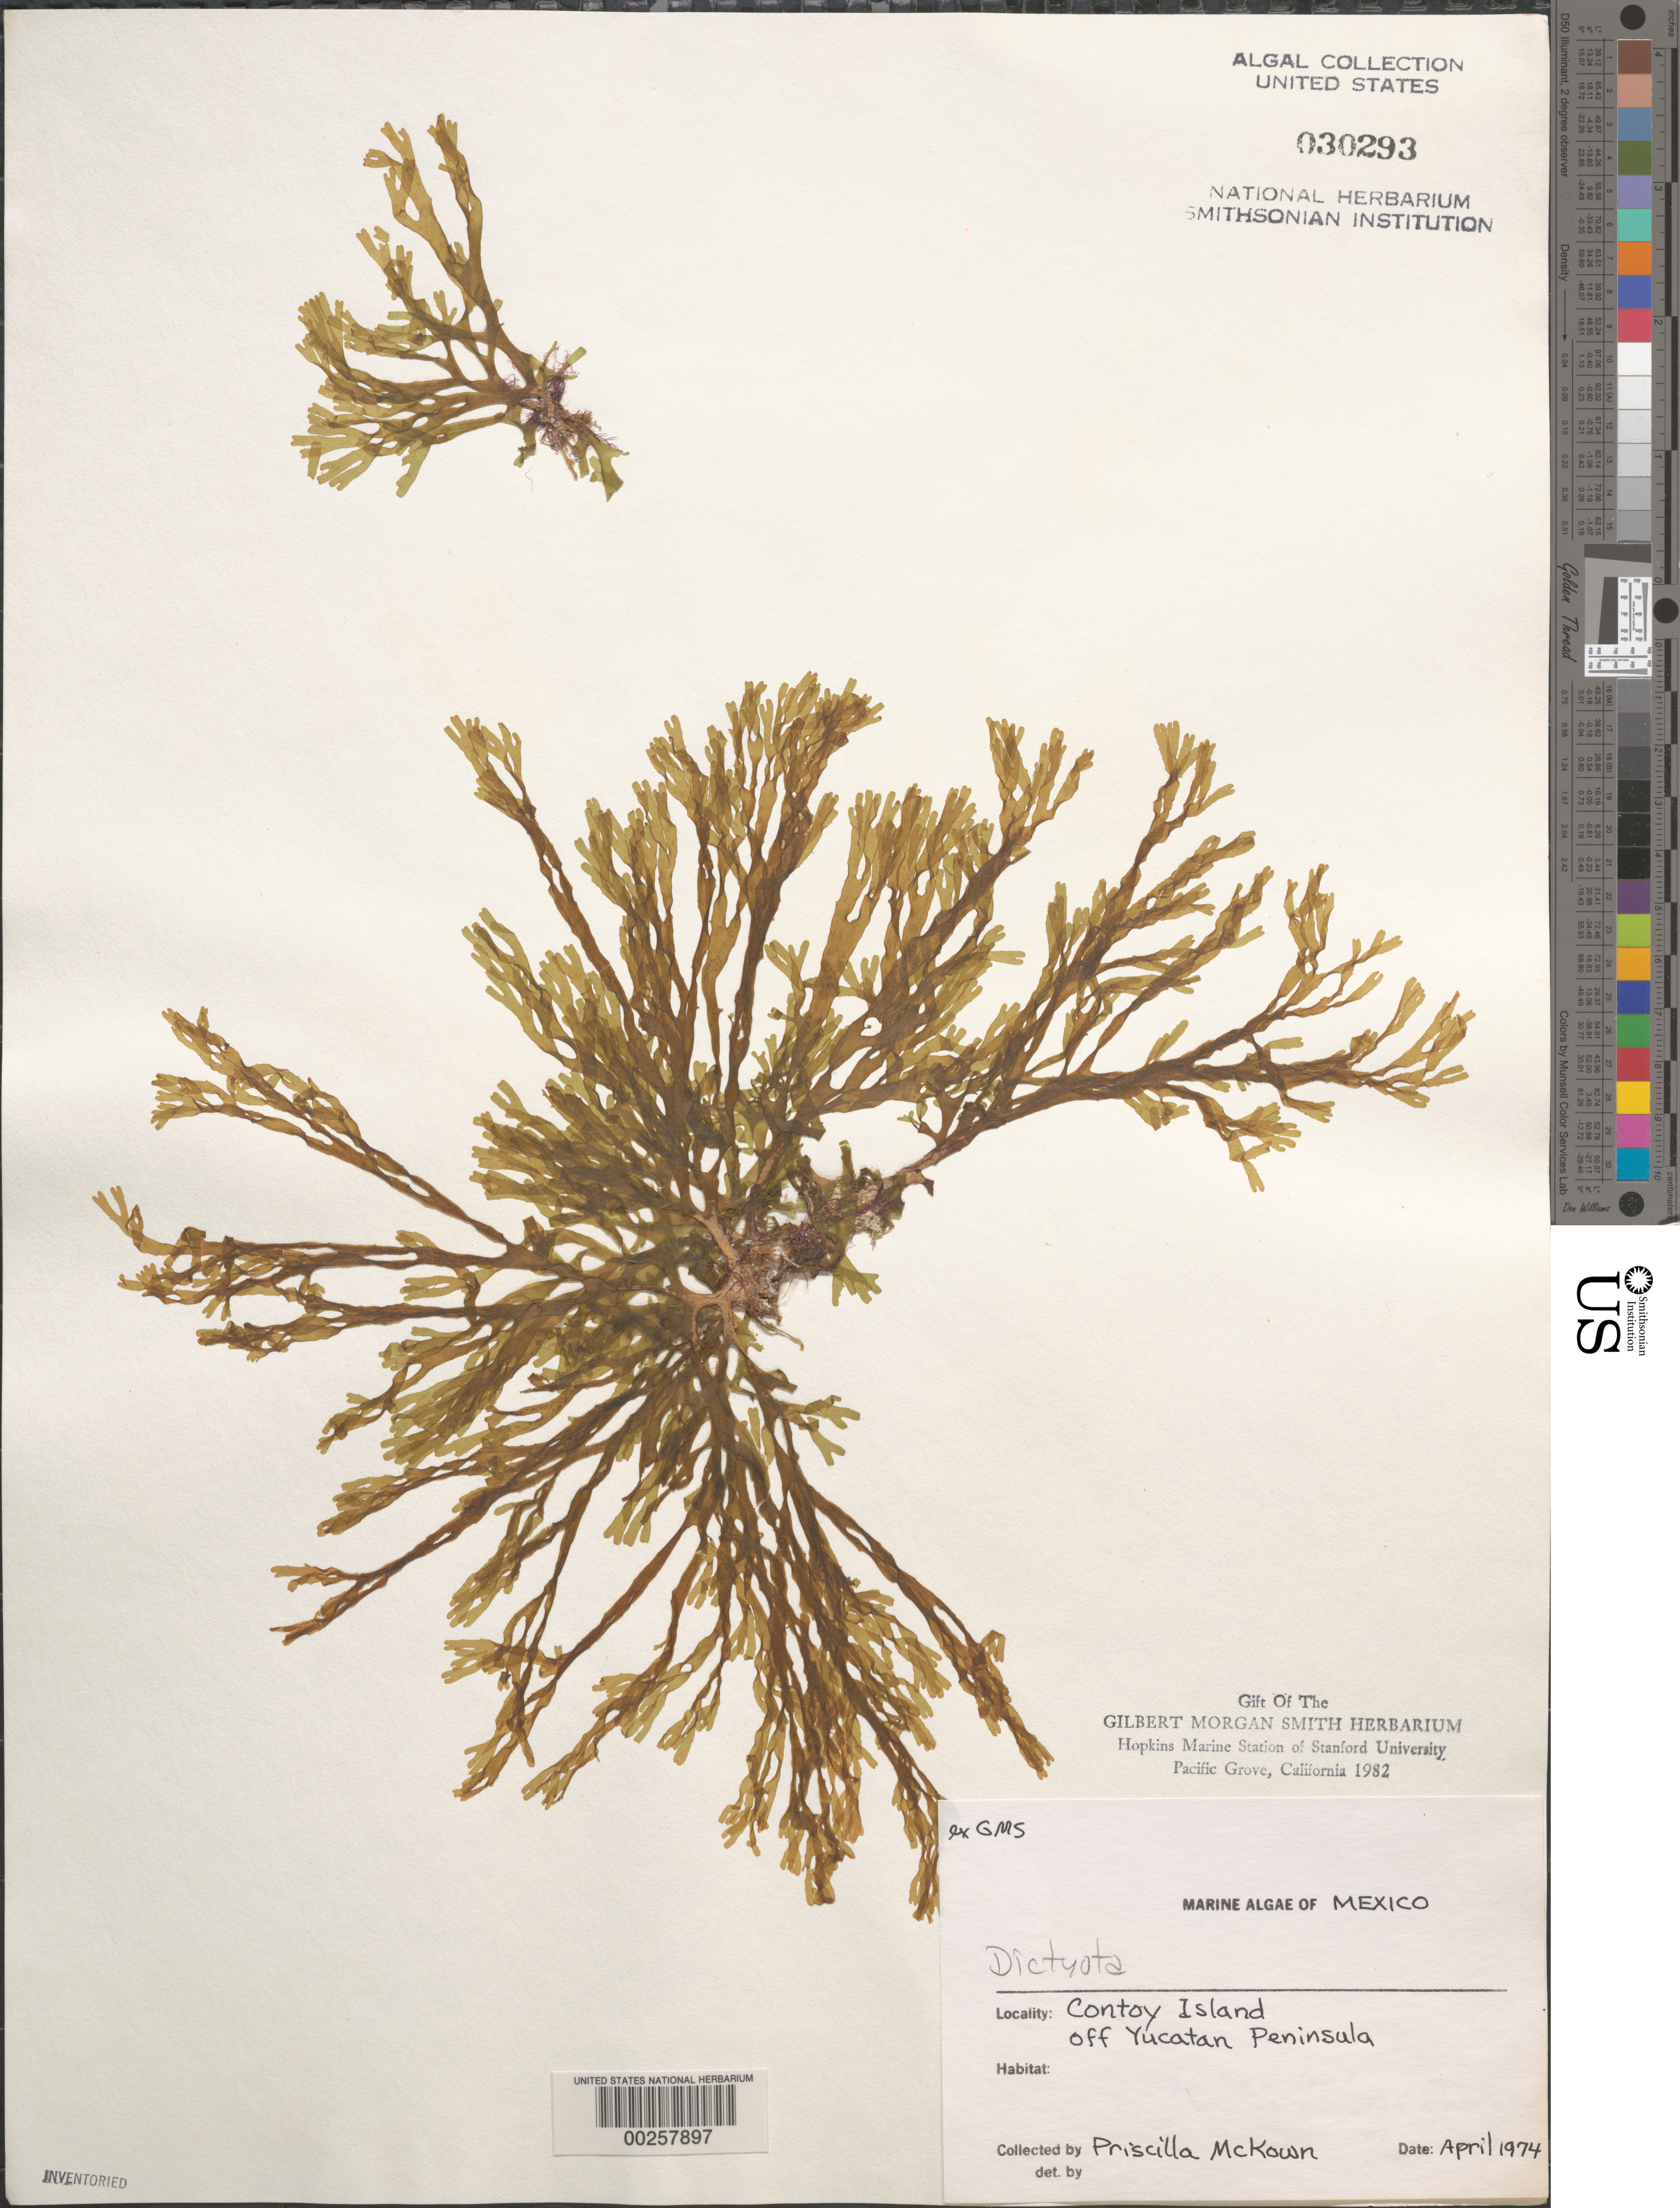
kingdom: Chromista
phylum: Ochrophyta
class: Phaeophyceae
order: Dictyotales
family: Dictyotaceae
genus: Dictyota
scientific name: Dictyota sp.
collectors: P. McKown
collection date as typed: Apr 1974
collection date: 1974-04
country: Mexico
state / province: Yucatan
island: Contoy Island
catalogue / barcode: US 30293